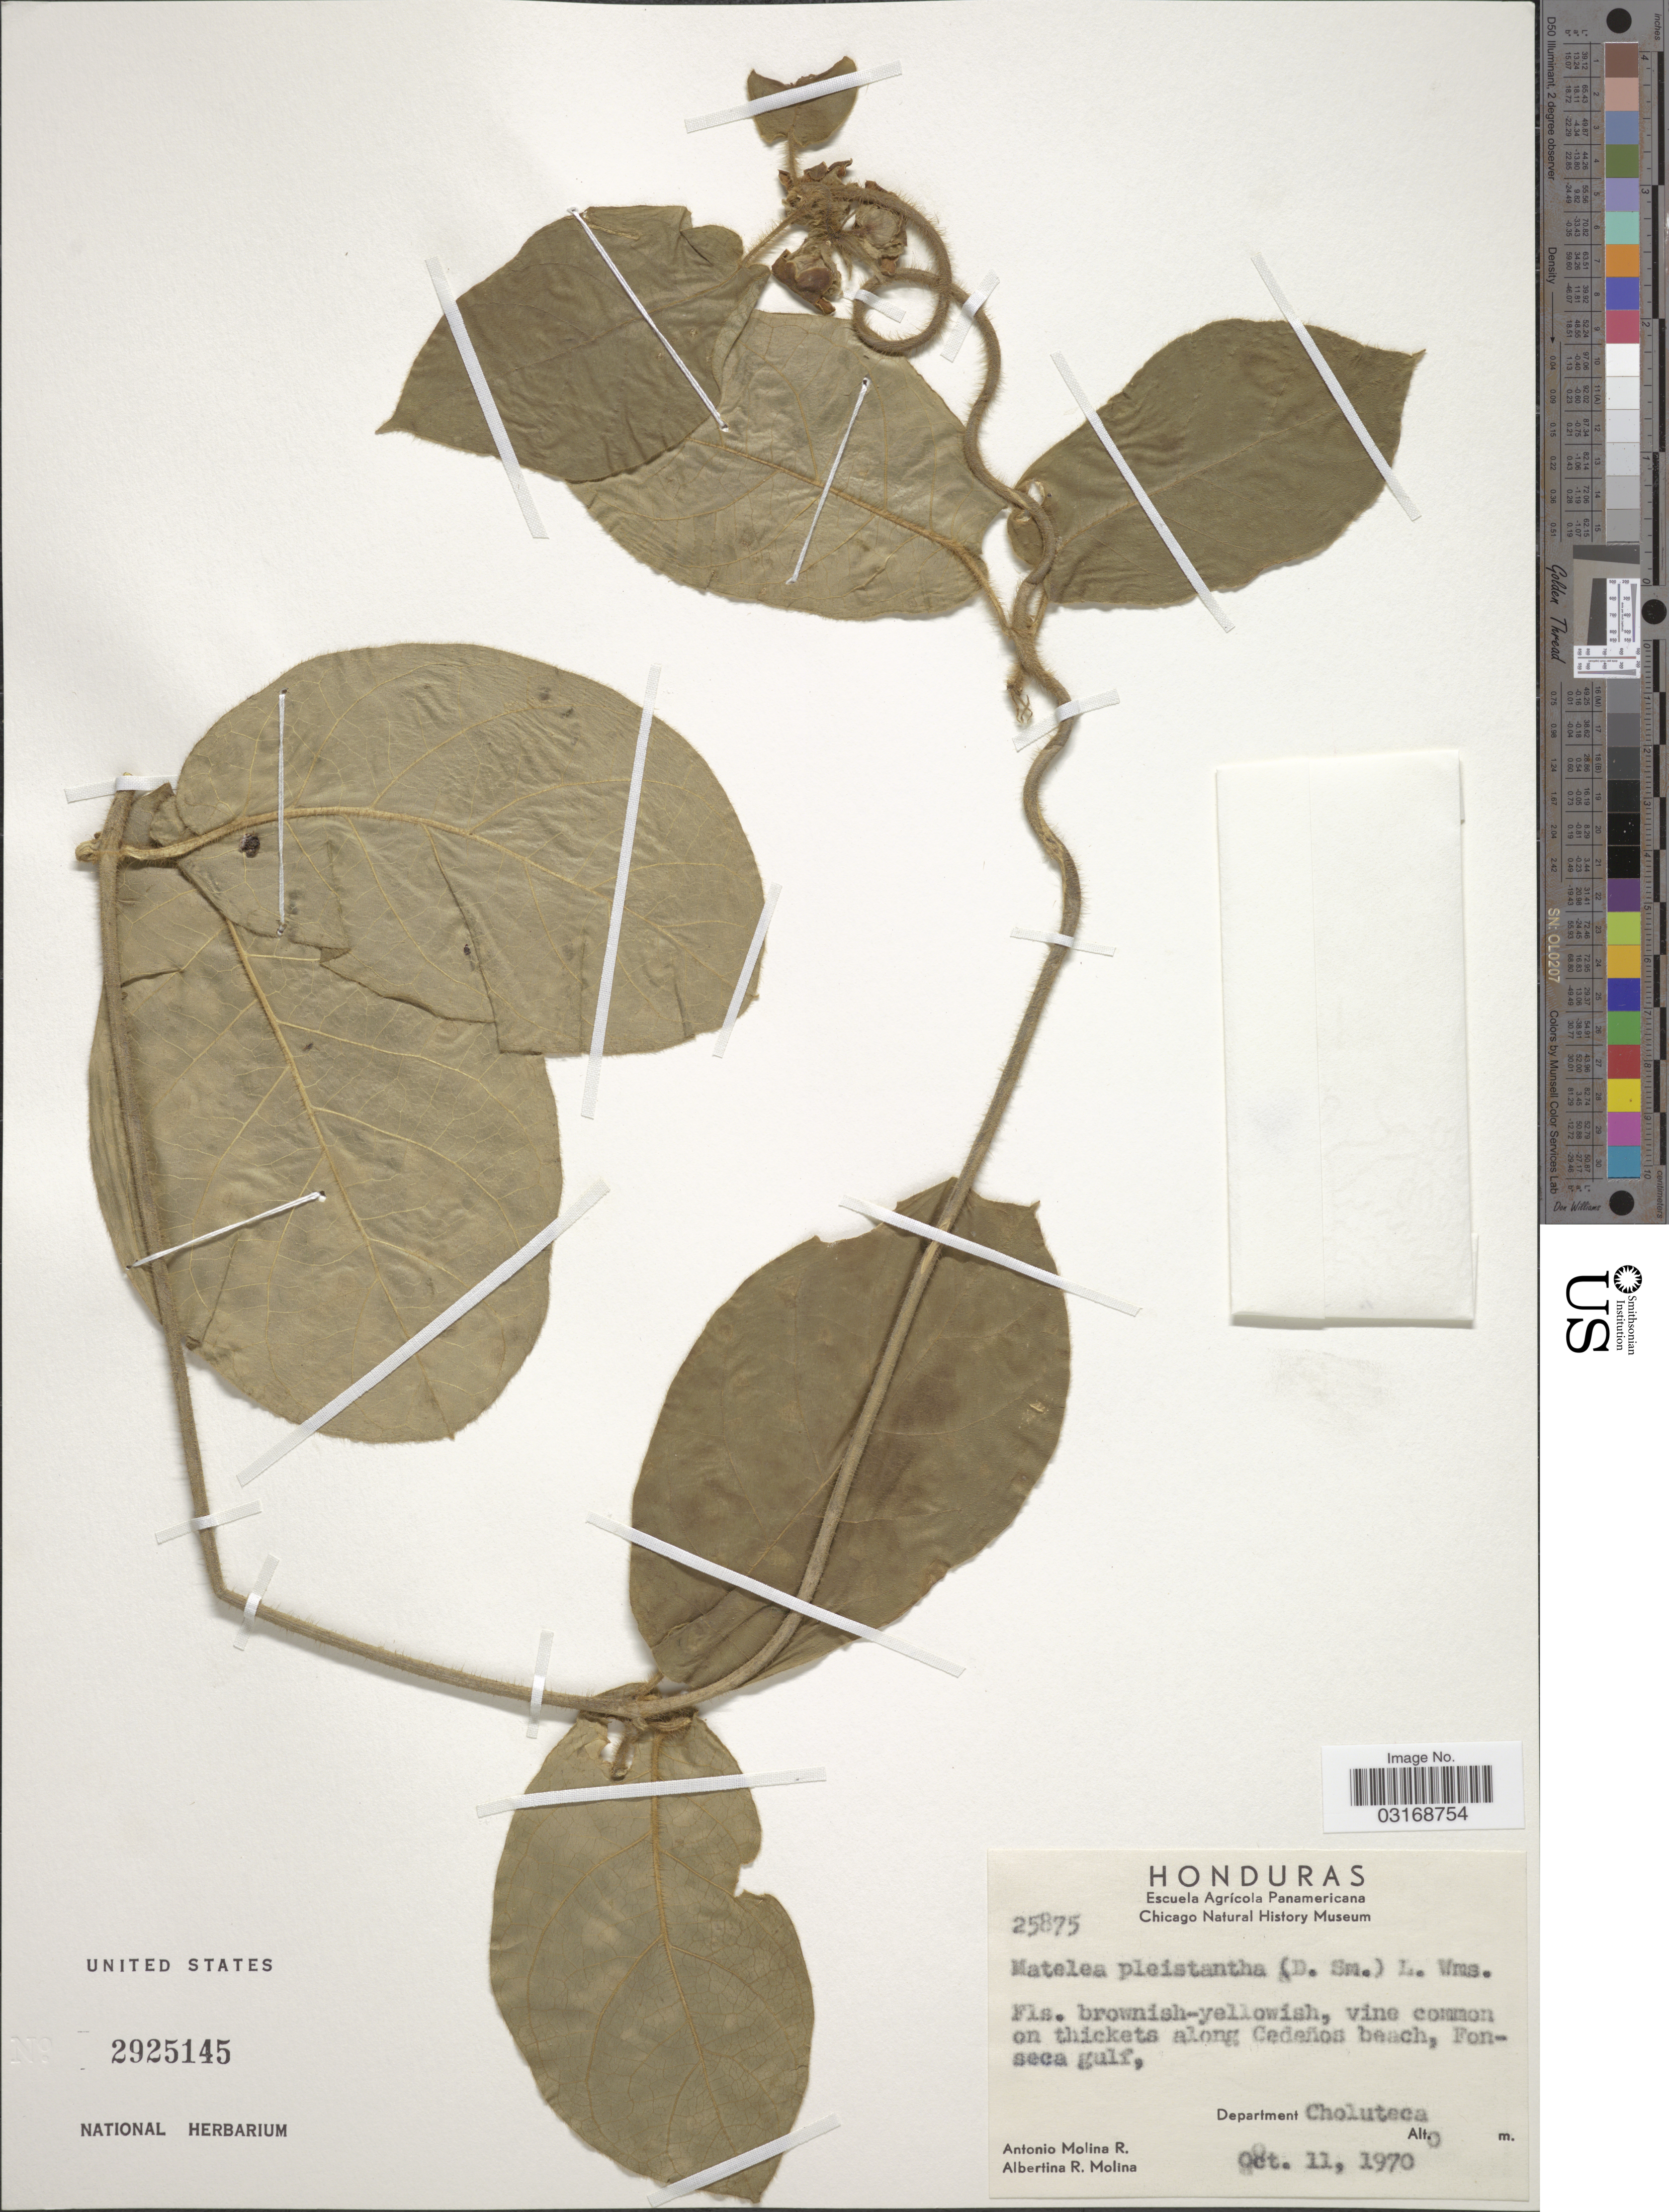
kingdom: Plantae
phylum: Tracheophyta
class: Magnoliopsida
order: Gentianales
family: Apocynaceae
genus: Matelea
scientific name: Matelea pleistantha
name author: (Donn. Sm.) L.O. Williams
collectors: A. Molina R. & A. R. Molina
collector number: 25875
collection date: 1970-10-11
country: Honduras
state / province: Choluteca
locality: Along Cedeños beach, Fonseca gulf, Department Choluteca.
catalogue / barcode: US 2925145